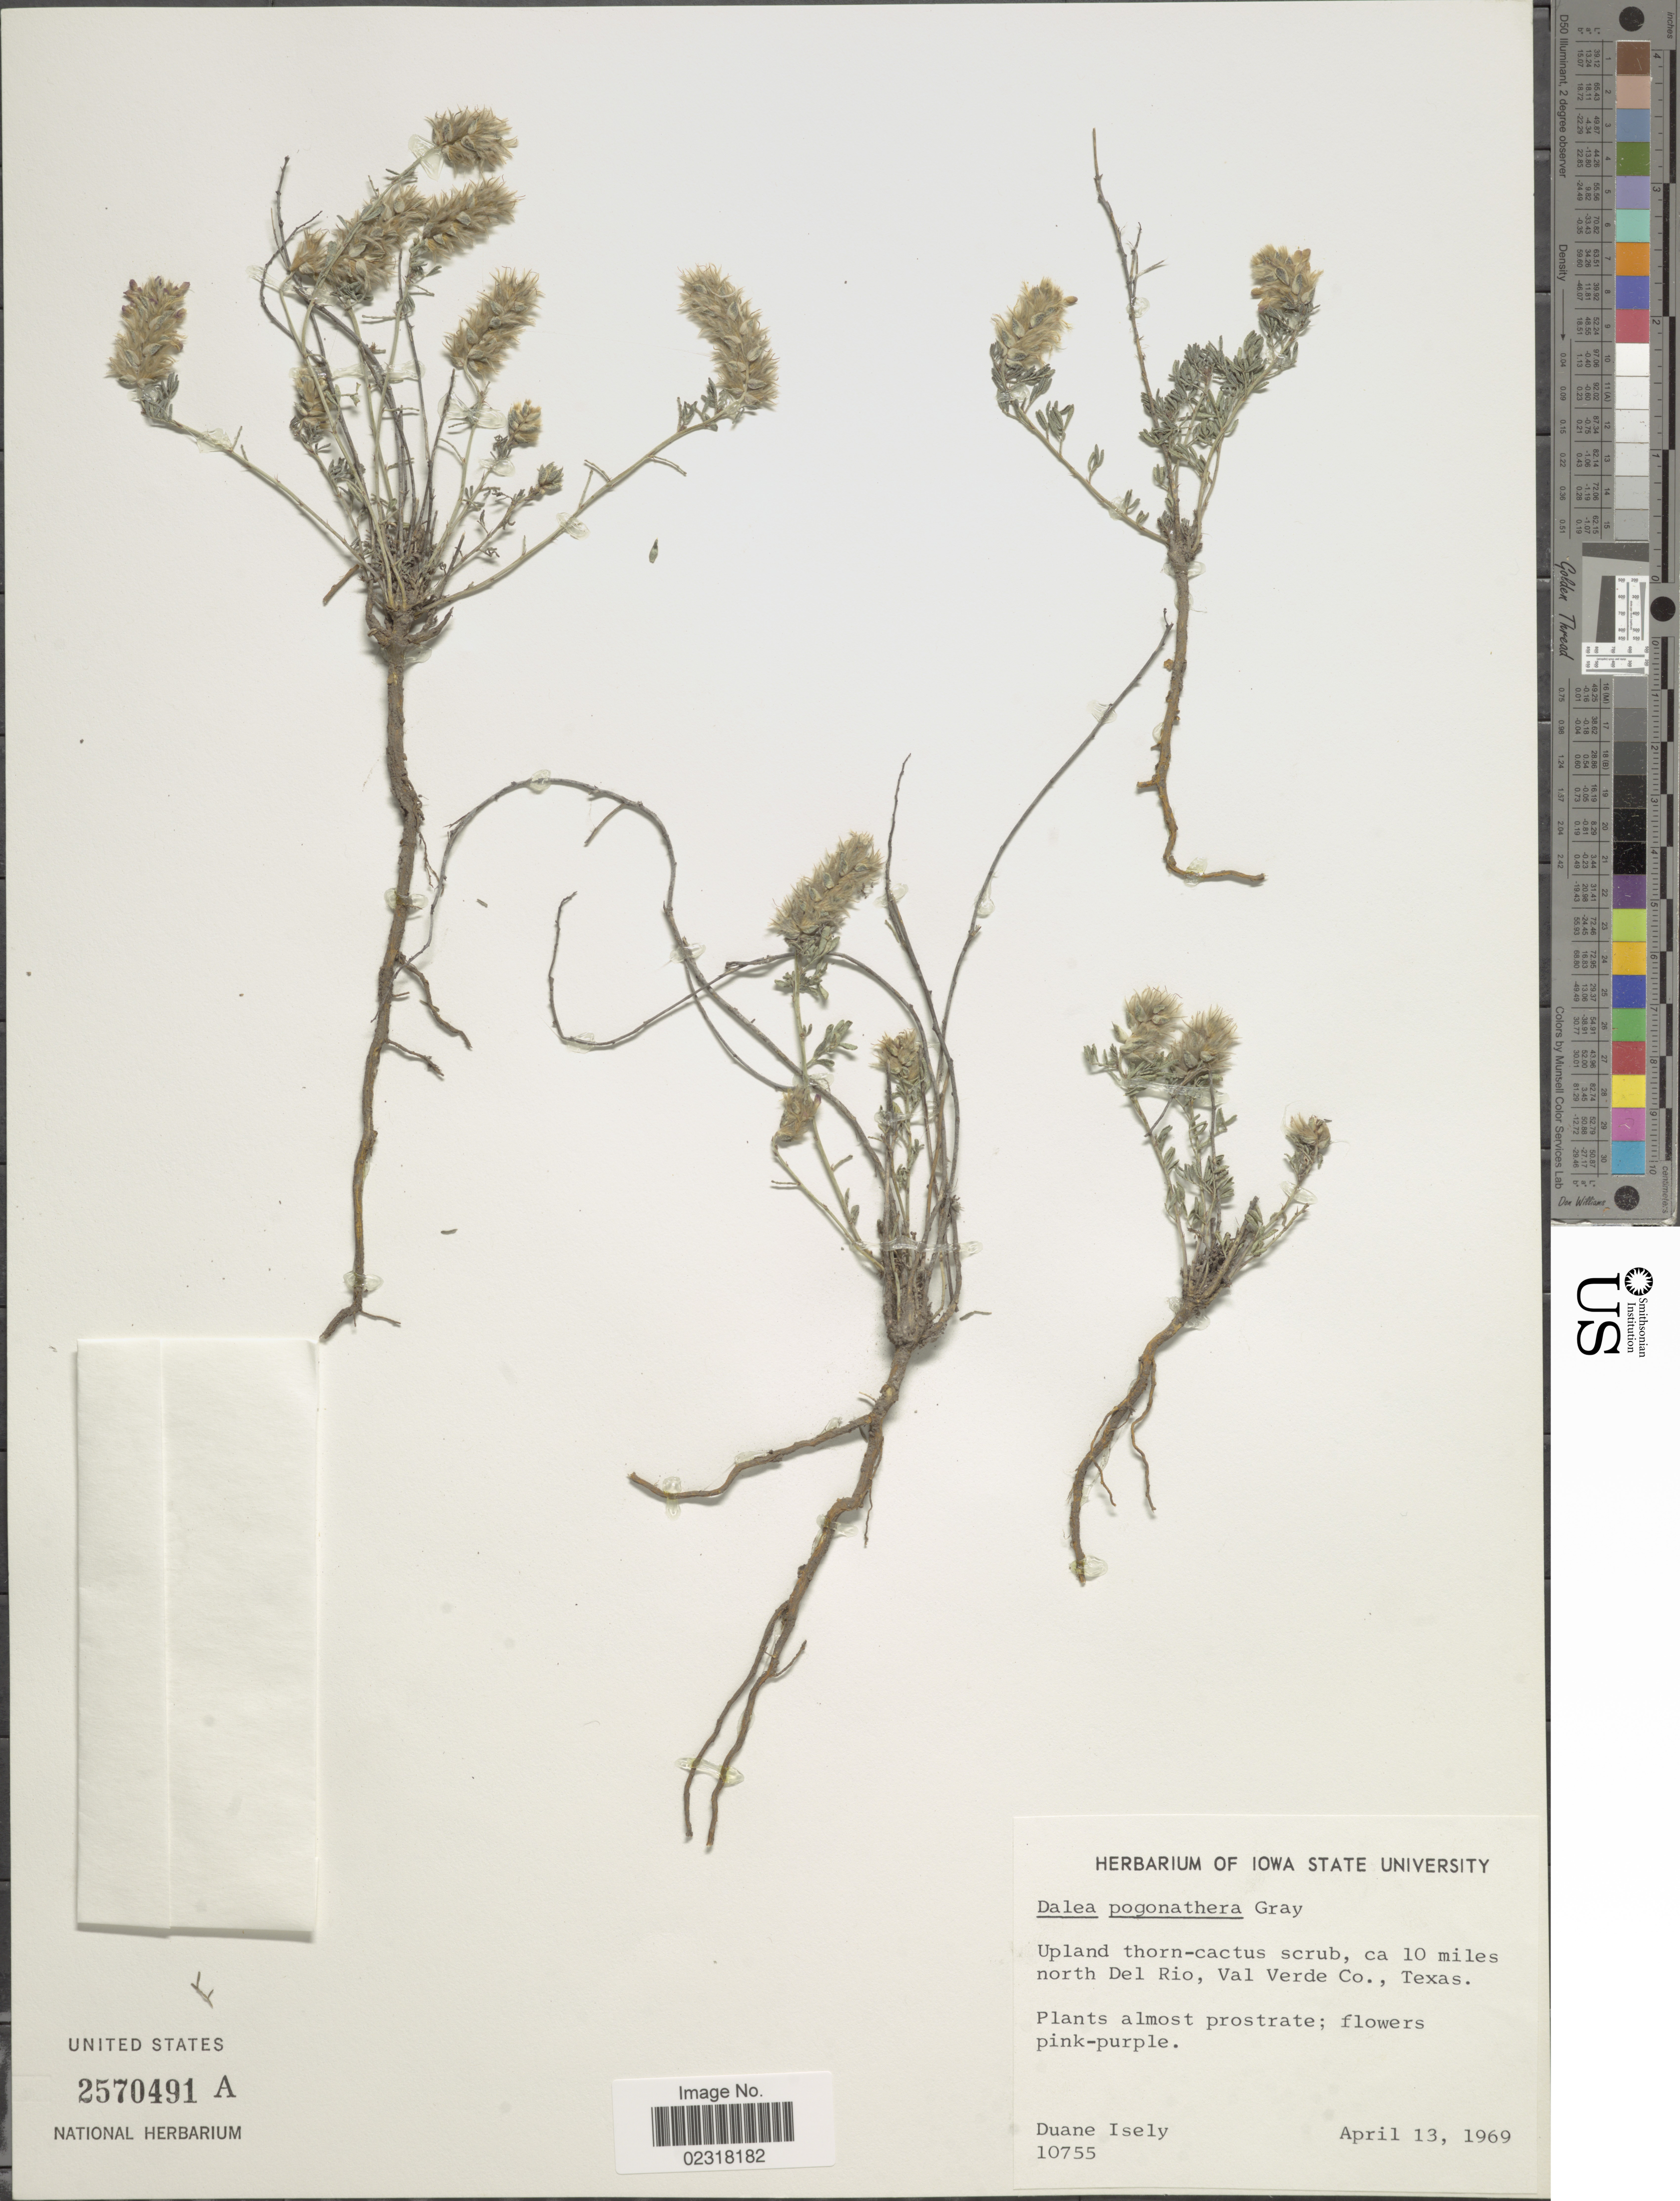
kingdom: Plantae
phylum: Tracheophyta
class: Magnoliopsida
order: Fabales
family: Fabaceae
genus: Dalea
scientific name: Dalea pogonathera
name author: A. Gray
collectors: D. Isely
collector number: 10755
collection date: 1969-04-13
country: United States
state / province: Texas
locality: Upland thorn-cactus scrub, ca 10 miles north Del Rio, Val Verde Co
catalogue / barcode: US 2570491A